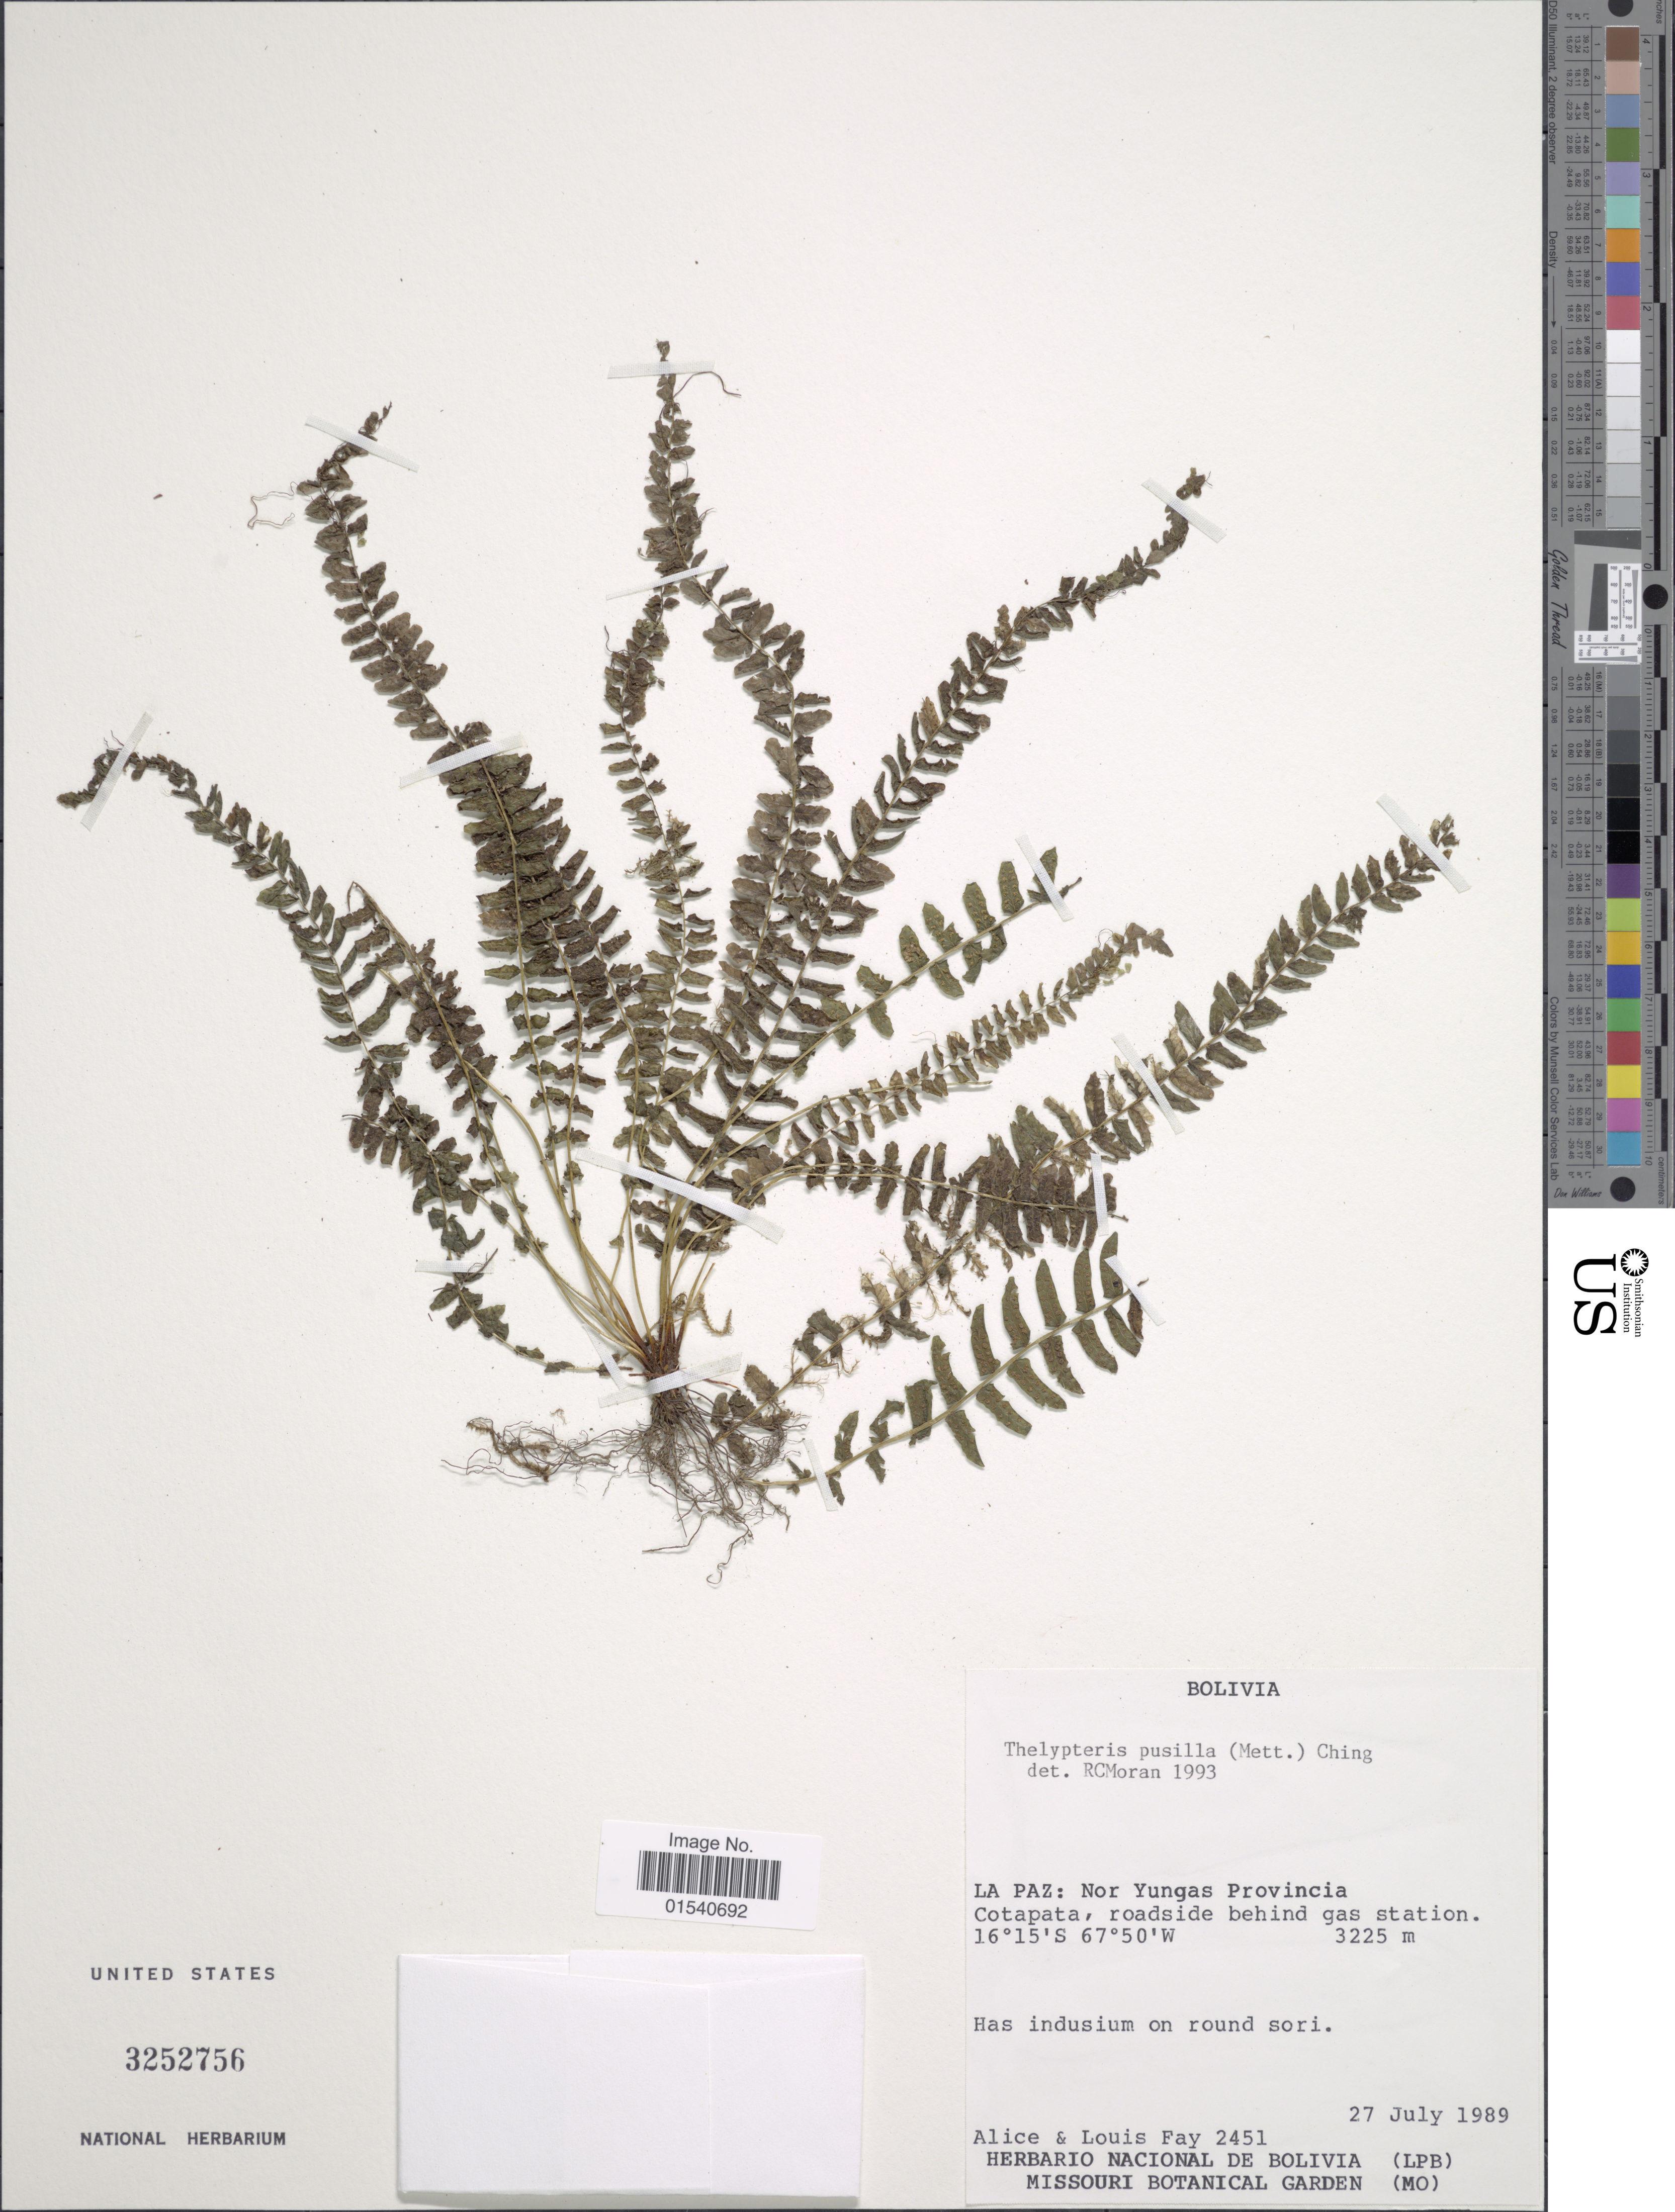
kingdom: Plantae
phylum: Tracheophyta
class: Polypodiopsida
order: Polypodiales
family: Thelypteridaceae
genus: Amauropelta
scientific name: Amauropelta pusilla (Mett.) comb. nov., ined 2015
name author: (Mett.)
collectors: A. Fay & L. Fay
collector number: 2451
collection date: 1989-07-27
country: Bolivia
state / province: La Paz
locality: Nor Yungas Provincia Cotapata, roadside behind gas station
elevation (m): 3225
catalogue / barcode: US 3252756